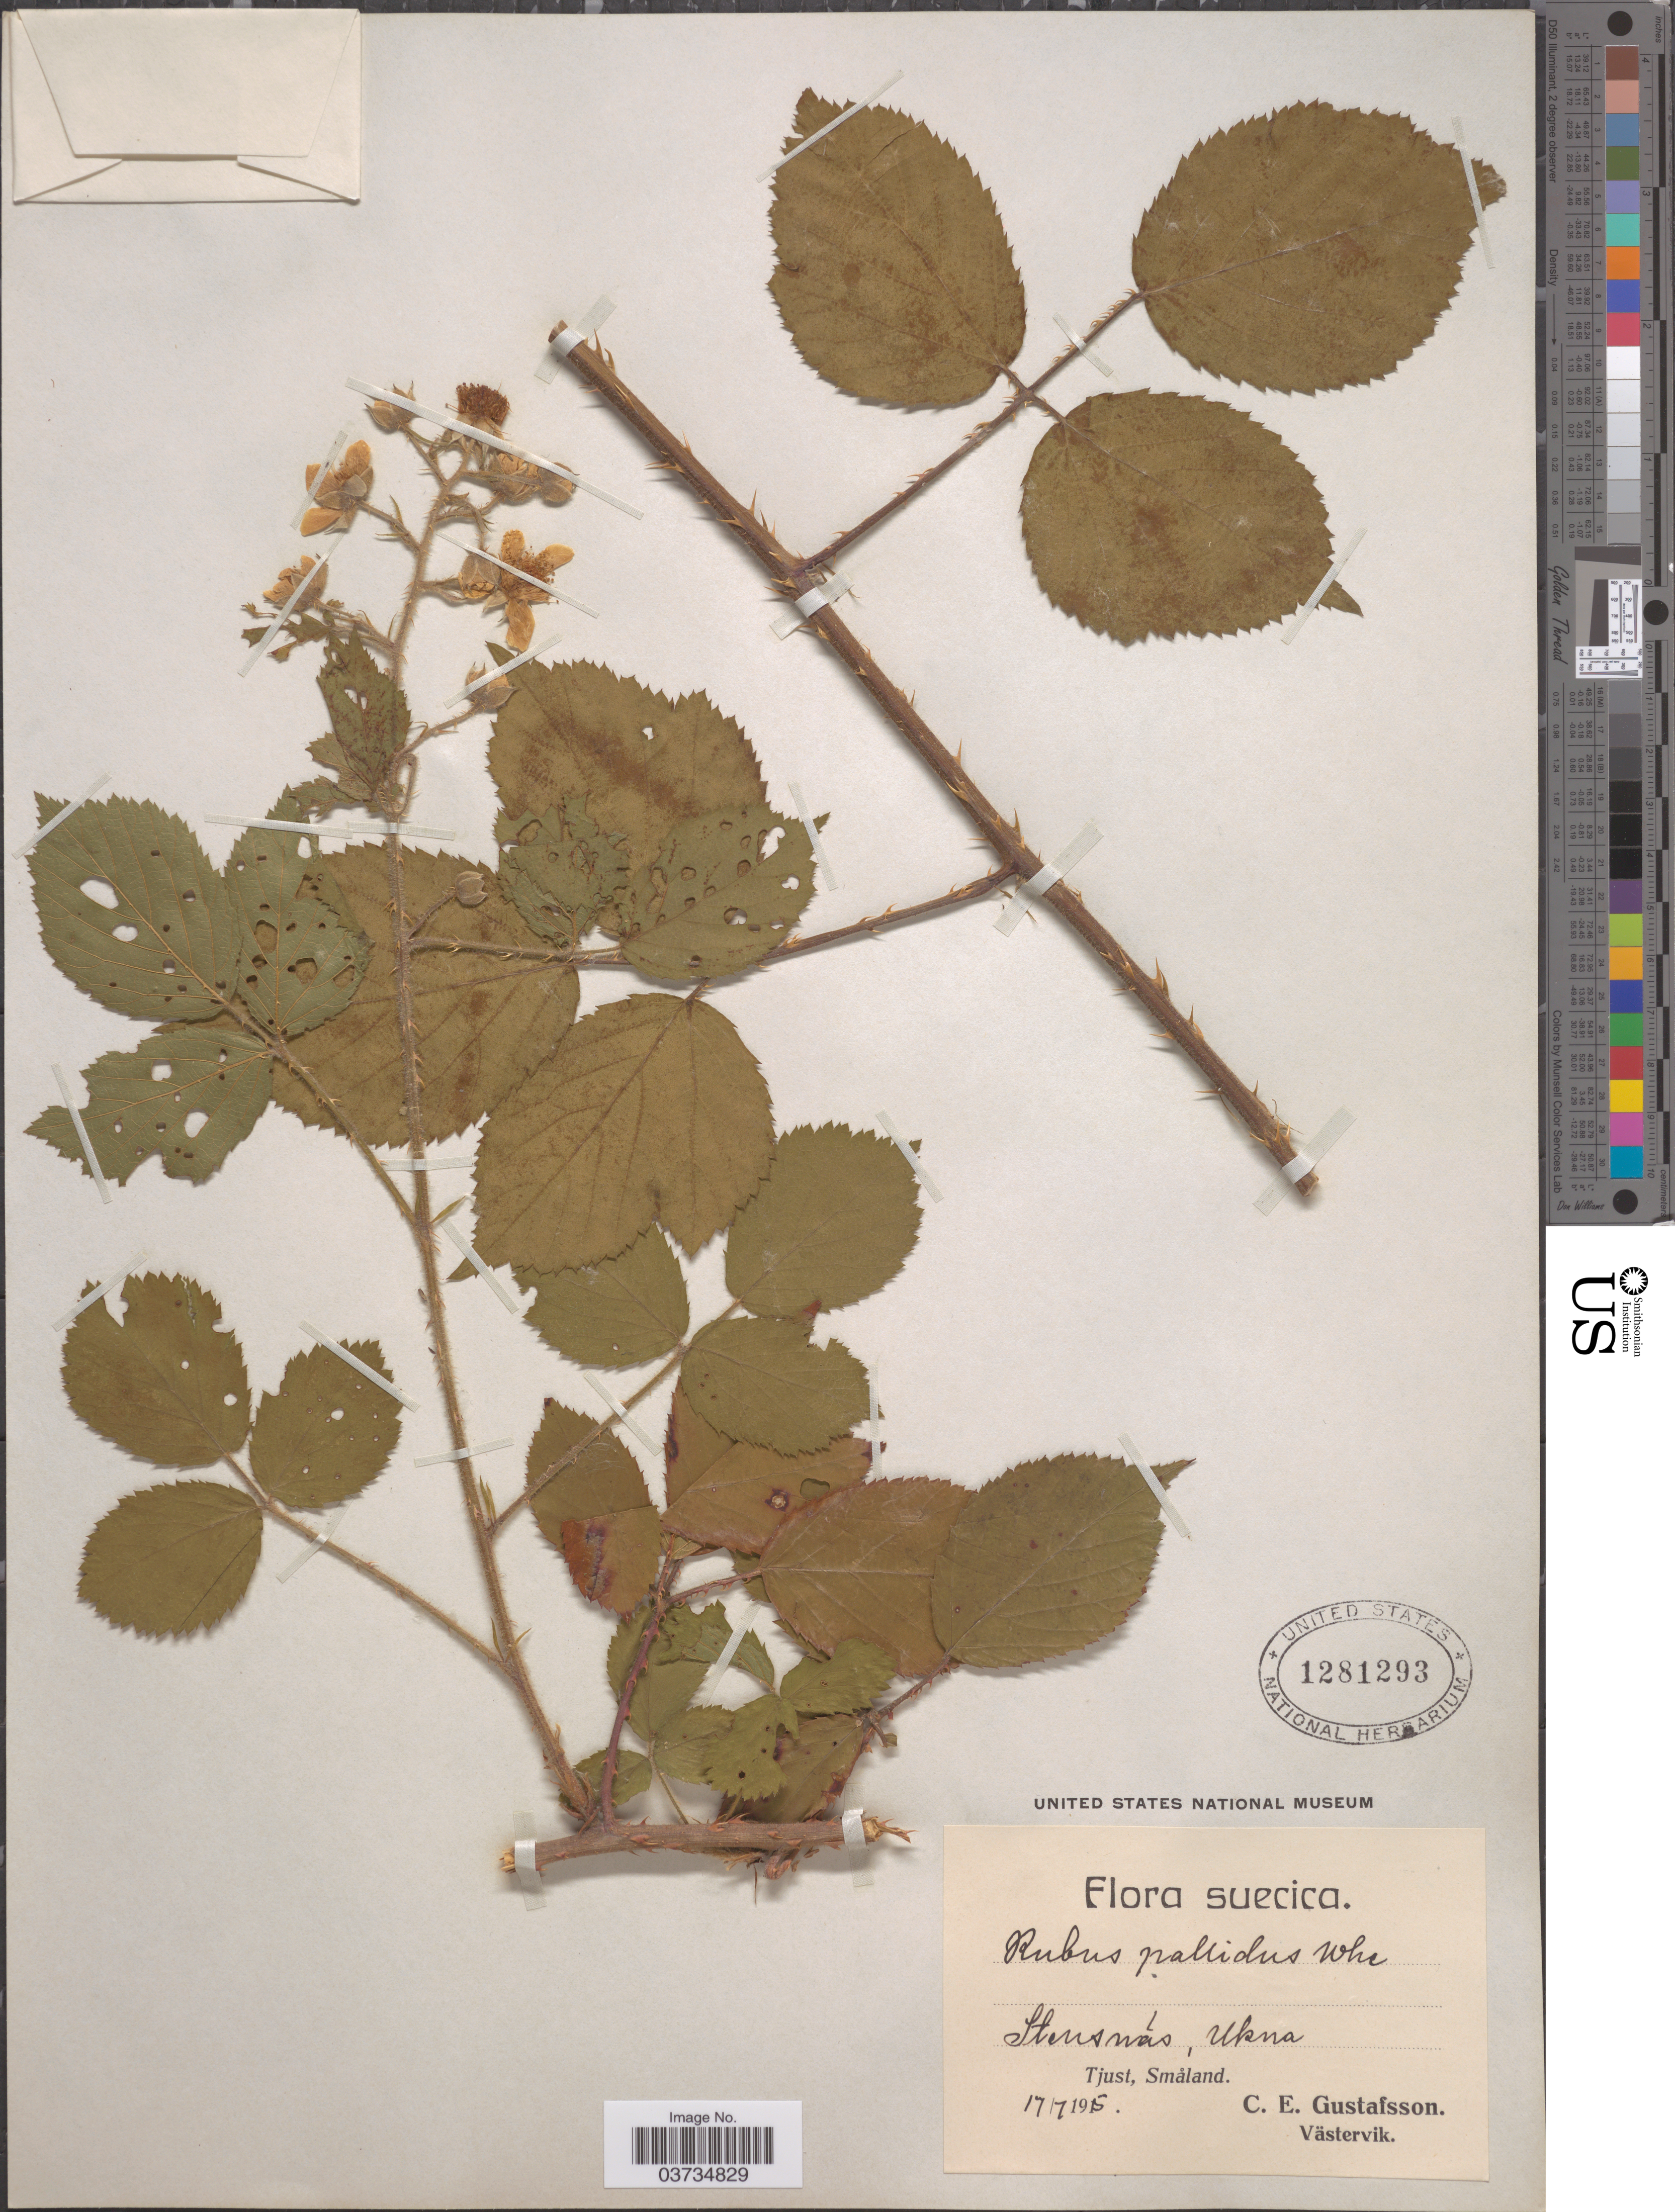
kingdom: Plantae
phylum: Tracheophyta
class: Magnoliopsida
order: Rosales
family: Rosaceae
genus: Rubus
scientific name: Rubus pallidus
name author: Weihe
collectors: C. Gustafsson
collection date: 1915-07-17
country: Sweden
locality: Suecica. Steunswás, Ukna. Tjust, Småland.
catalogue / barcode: US 1281293